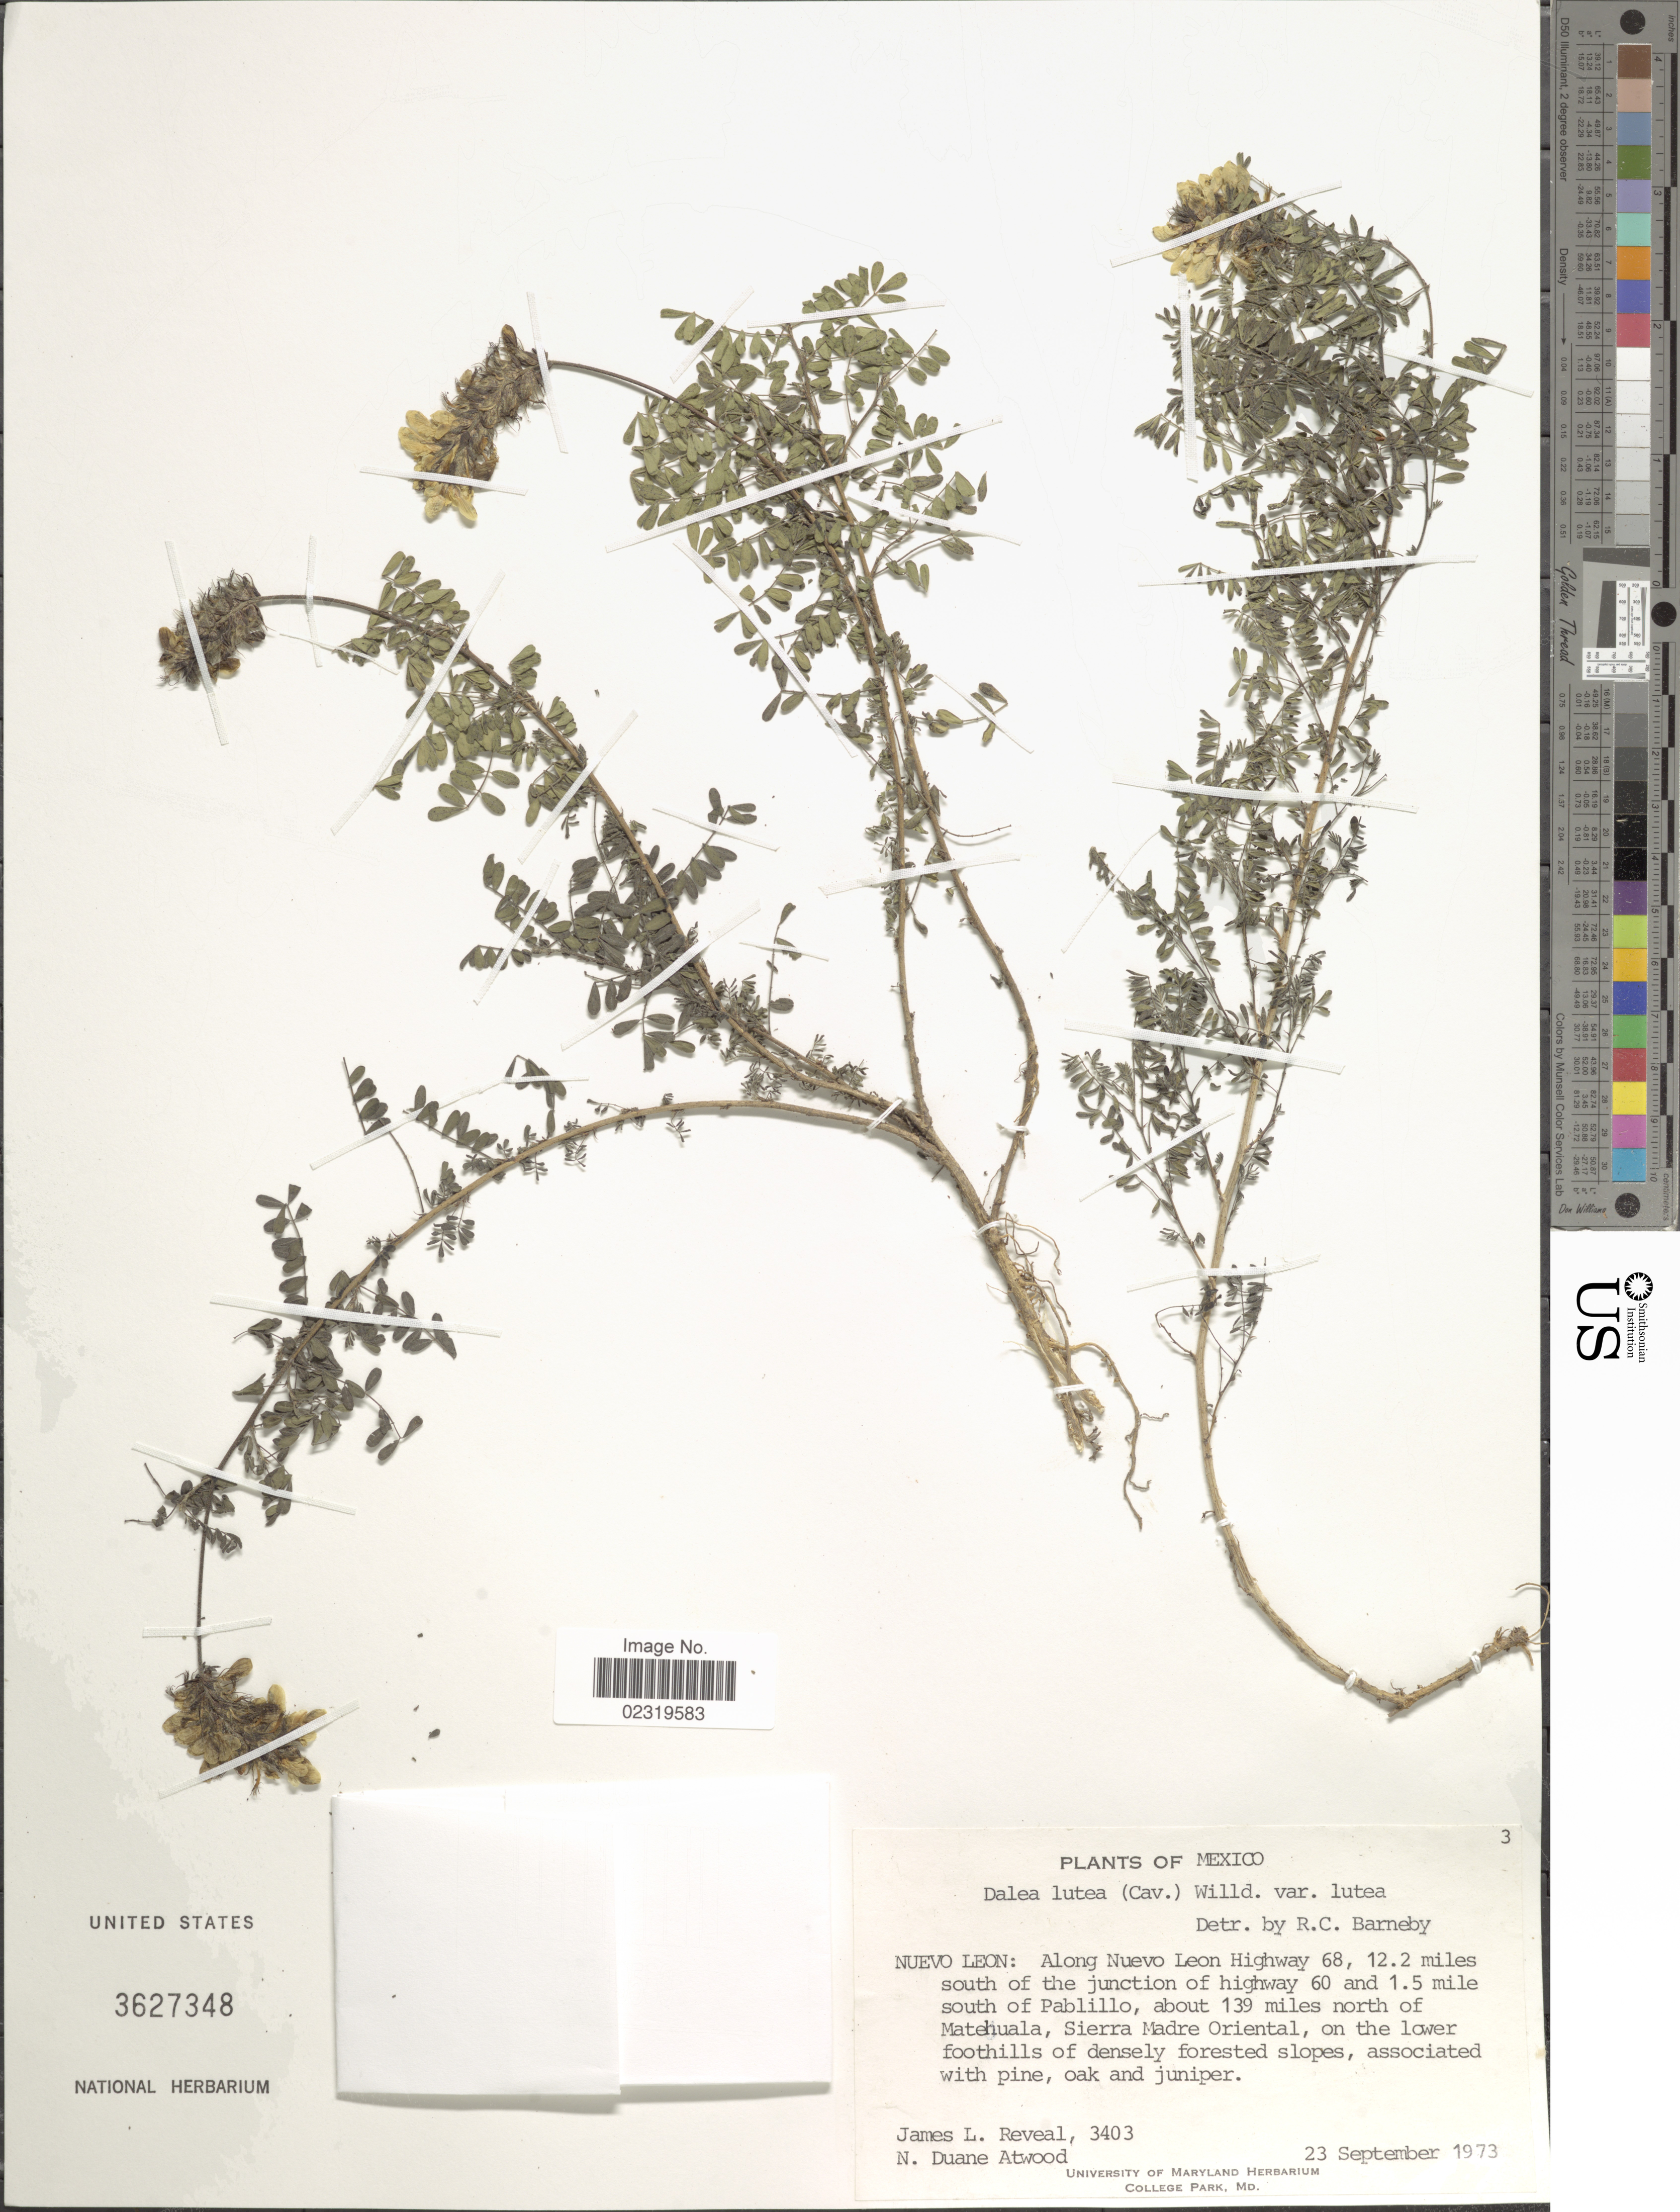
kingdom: Plantae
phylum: Tracheophyta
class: Magnoliopsida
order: Fabales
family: Fabaceae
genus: Dalea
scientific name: Dalea lutea var. lutea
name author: (Cav.) Willd.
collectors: J. L. Reveal & N. Atwood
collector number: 3403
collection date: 1973-09-23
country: Mexico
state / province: Nuevo León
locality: Along Nuevo Leon Highway 68, 12.2 miles south of Pablillo, about 139 miles north of Matehuala, Sierra Madre Oriental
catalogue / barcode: US 3627348